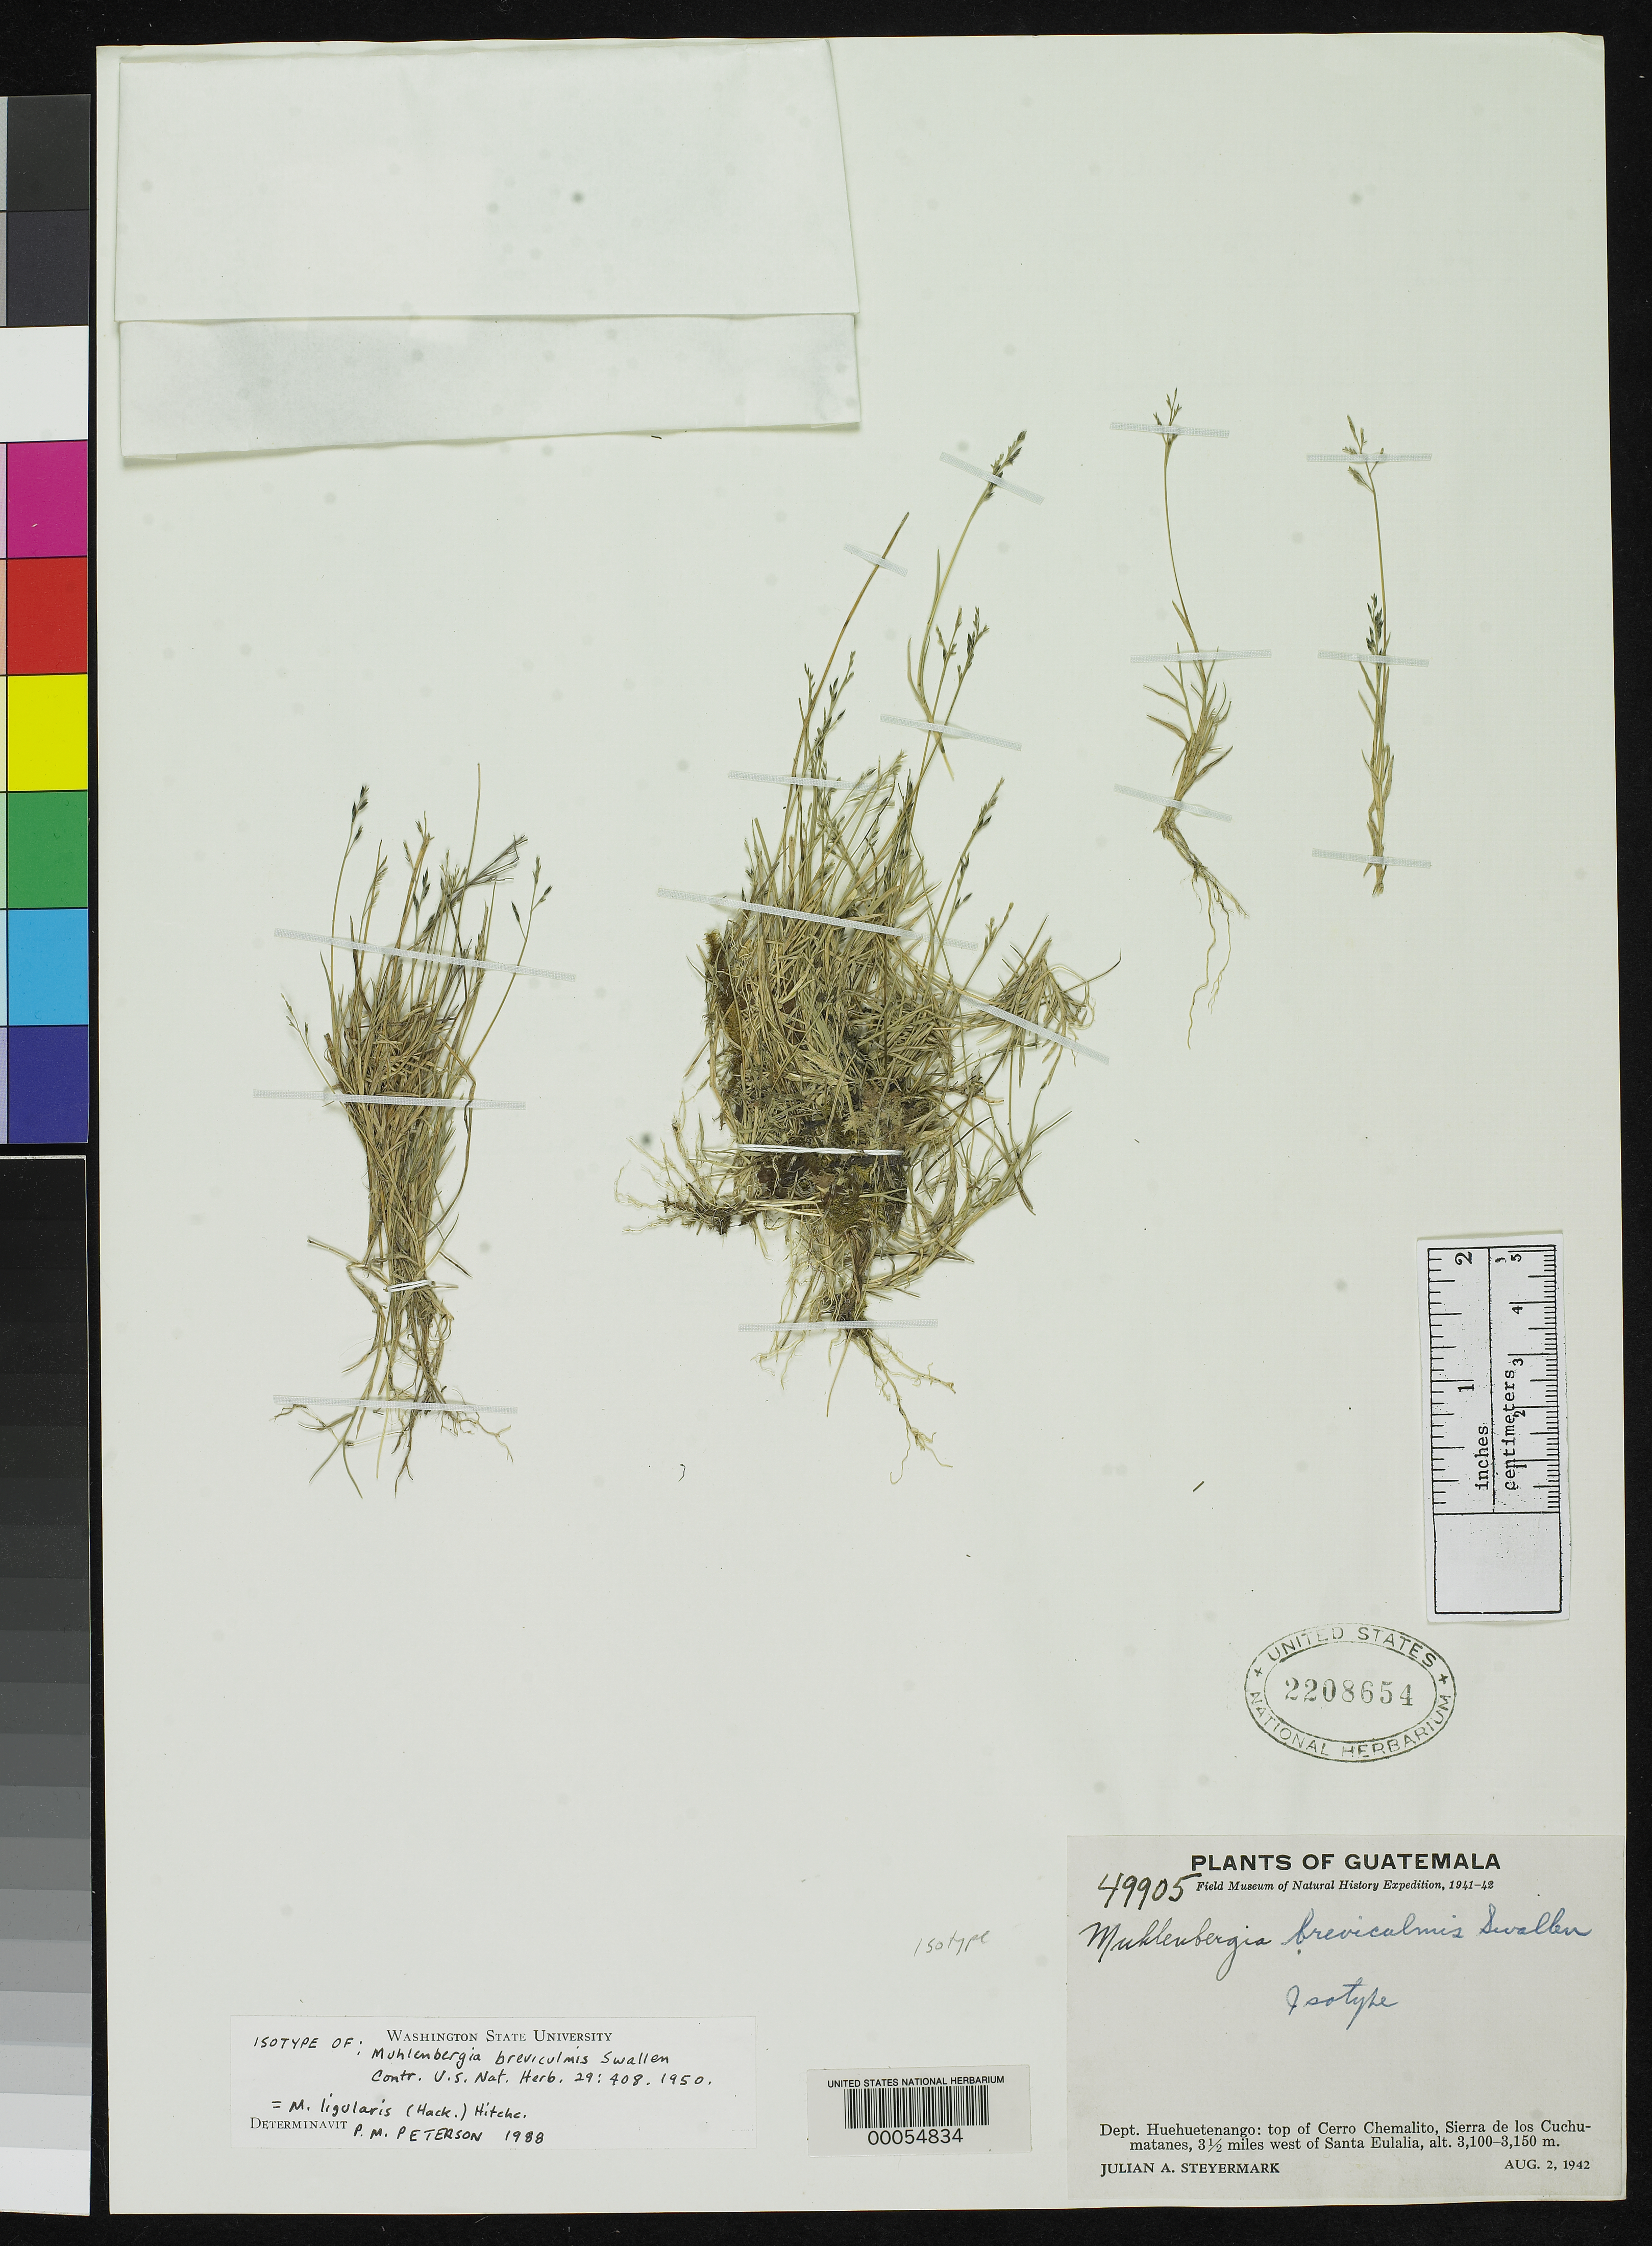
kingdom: Plantae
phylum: Tracheophyta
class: Liliopsida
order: Poales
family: Poaceae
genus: Muhlenbergia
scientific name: Muhlenbergia breviculmis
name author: Swallen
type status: Isotype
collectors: J. Steyermark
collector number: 49905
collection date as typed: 02 Aug 1942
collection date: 1942-08-02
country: Guatemala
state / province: Huehuetenango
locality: Sierra de Cuchumatanes, Cerro Chemalito, 3.5 mi W of Santa Eulalia.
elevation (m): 3100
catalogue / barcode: US 2208654